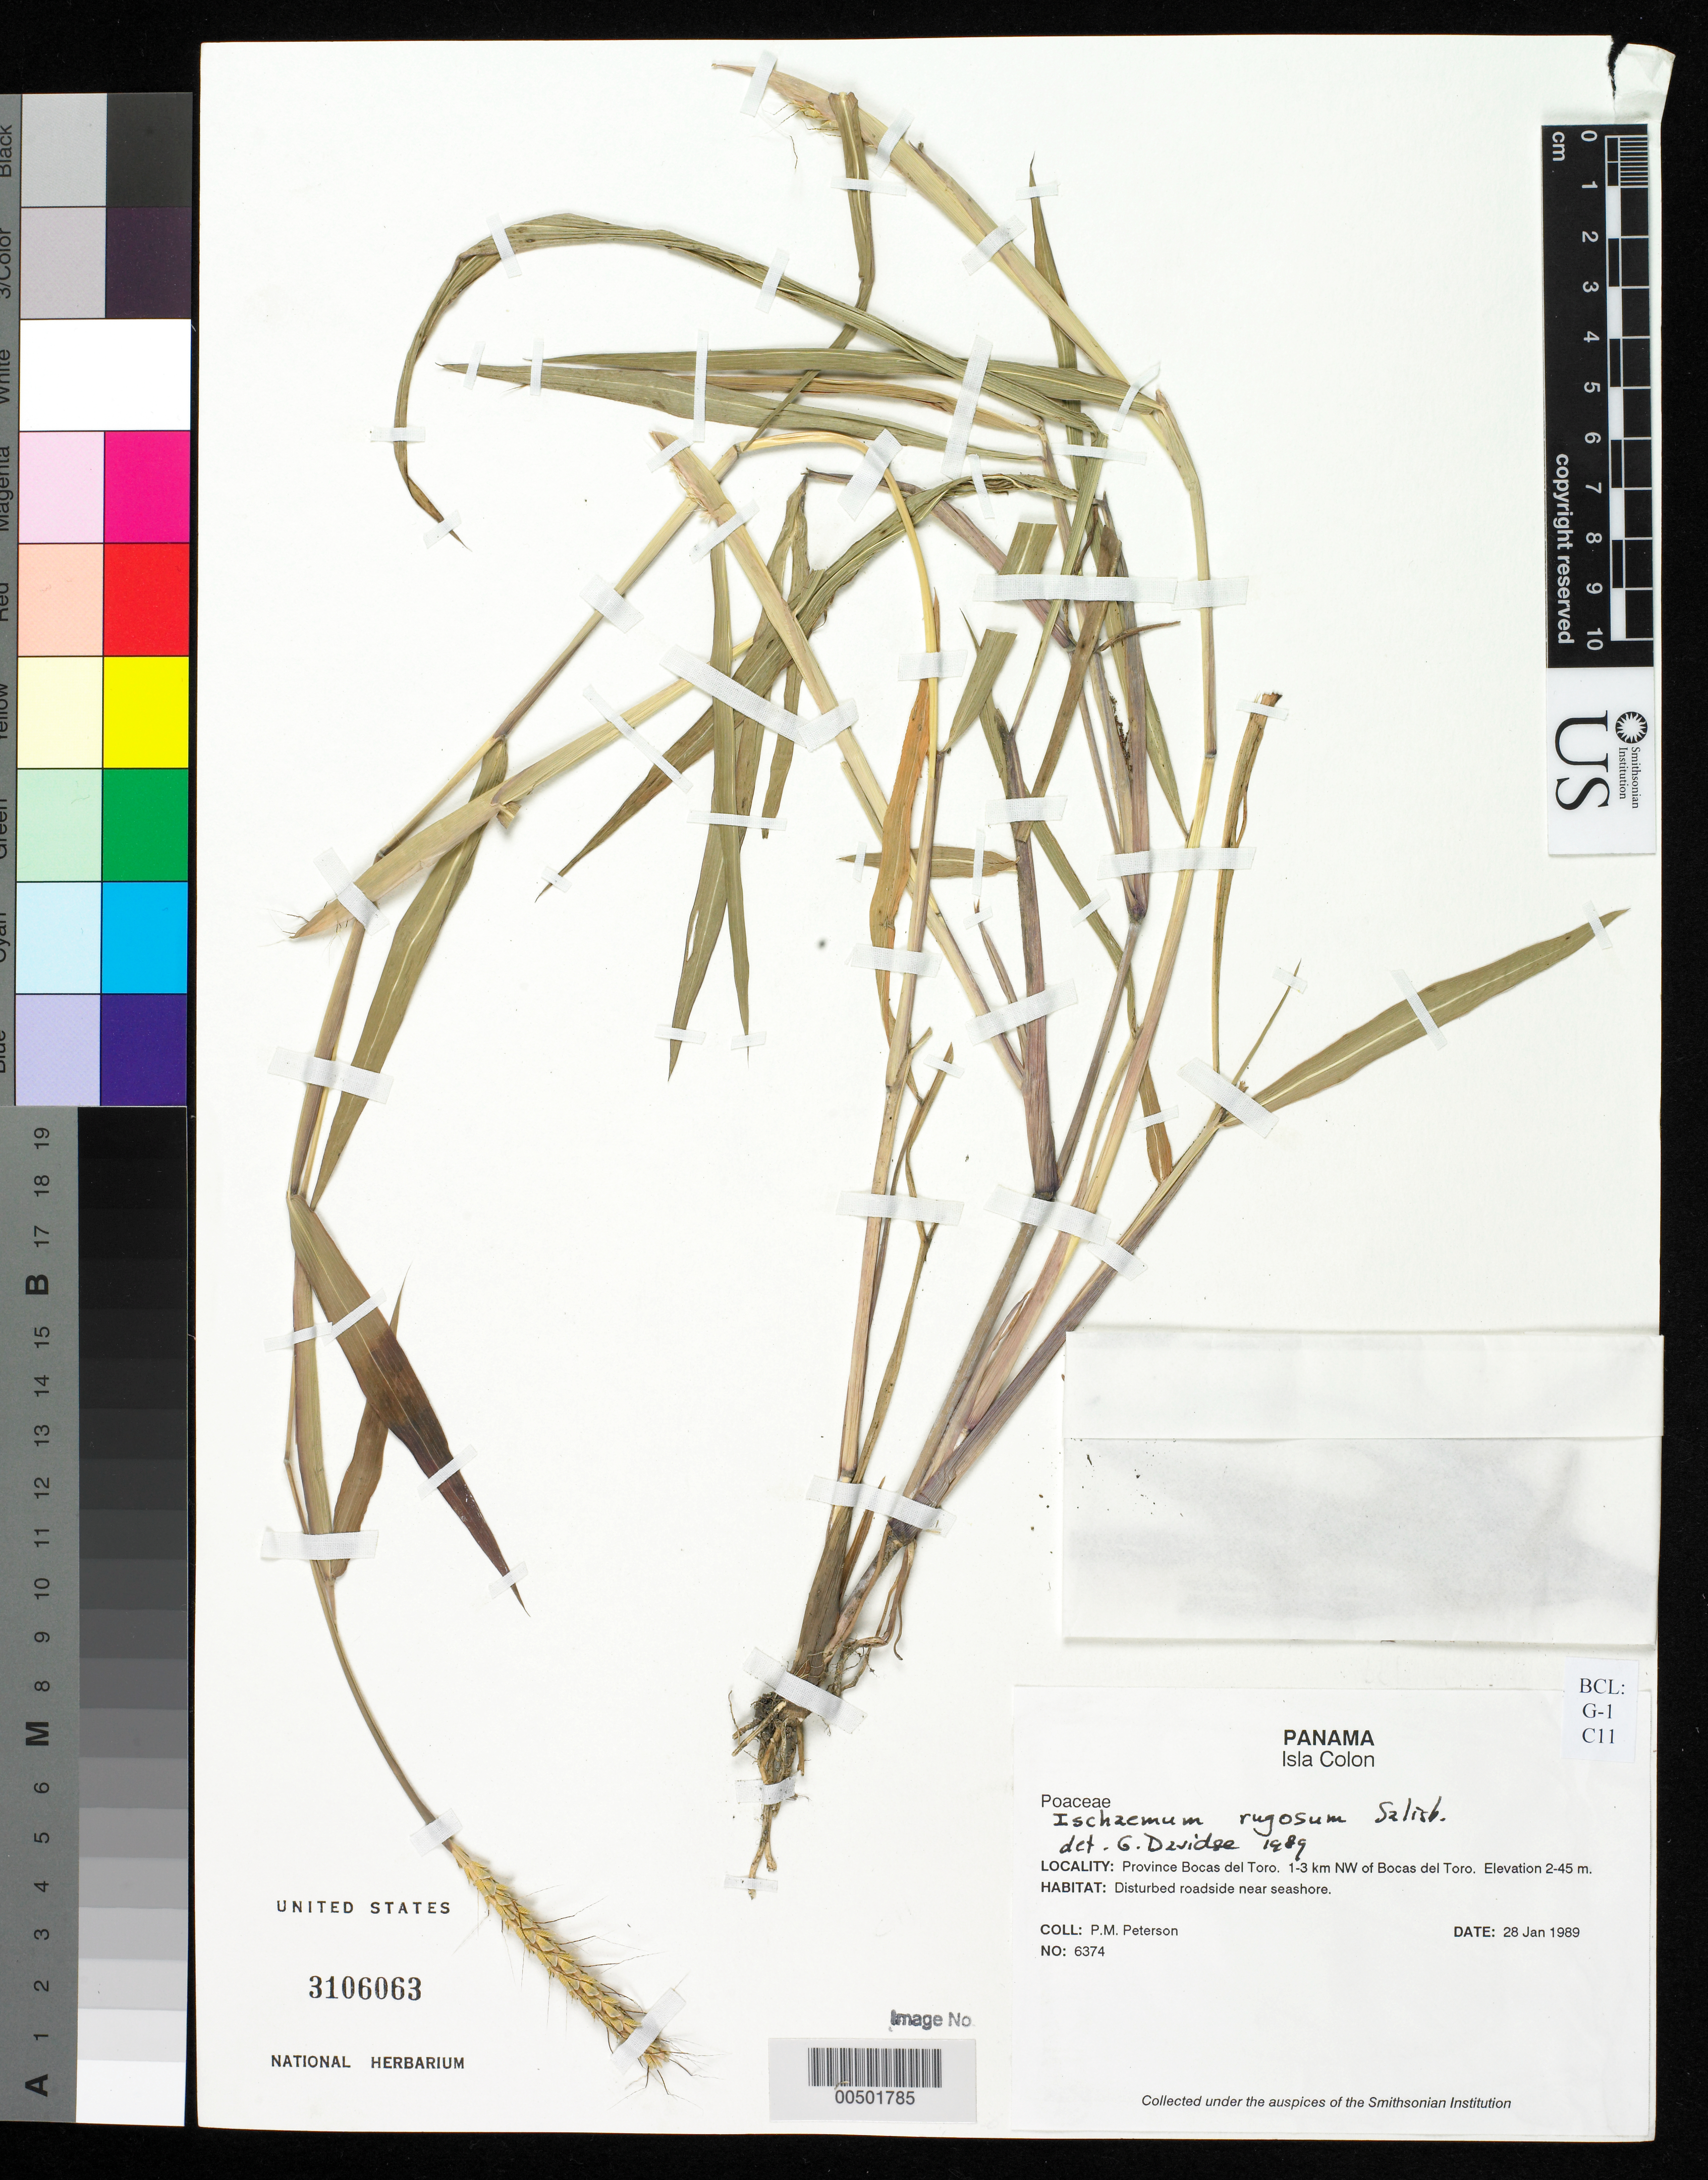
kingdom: Plantae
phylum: Tracheophyta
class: Liliopsida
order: Poales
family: Poaceae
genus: Ischaemum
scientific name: Ischaemum rugosum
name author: Salisb.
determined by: Davidse, Gerrit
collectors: P. M. Peterson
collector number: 06374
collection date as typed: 28 Jan 1989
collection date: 1989-01-28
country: Panama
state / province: Bocas del Toro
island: Colón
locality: Isla Colon, 1-3 km NW of Bocas del Toro.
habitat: Disturbed roadside near seashore.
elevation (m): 2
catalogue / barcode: US 3106063